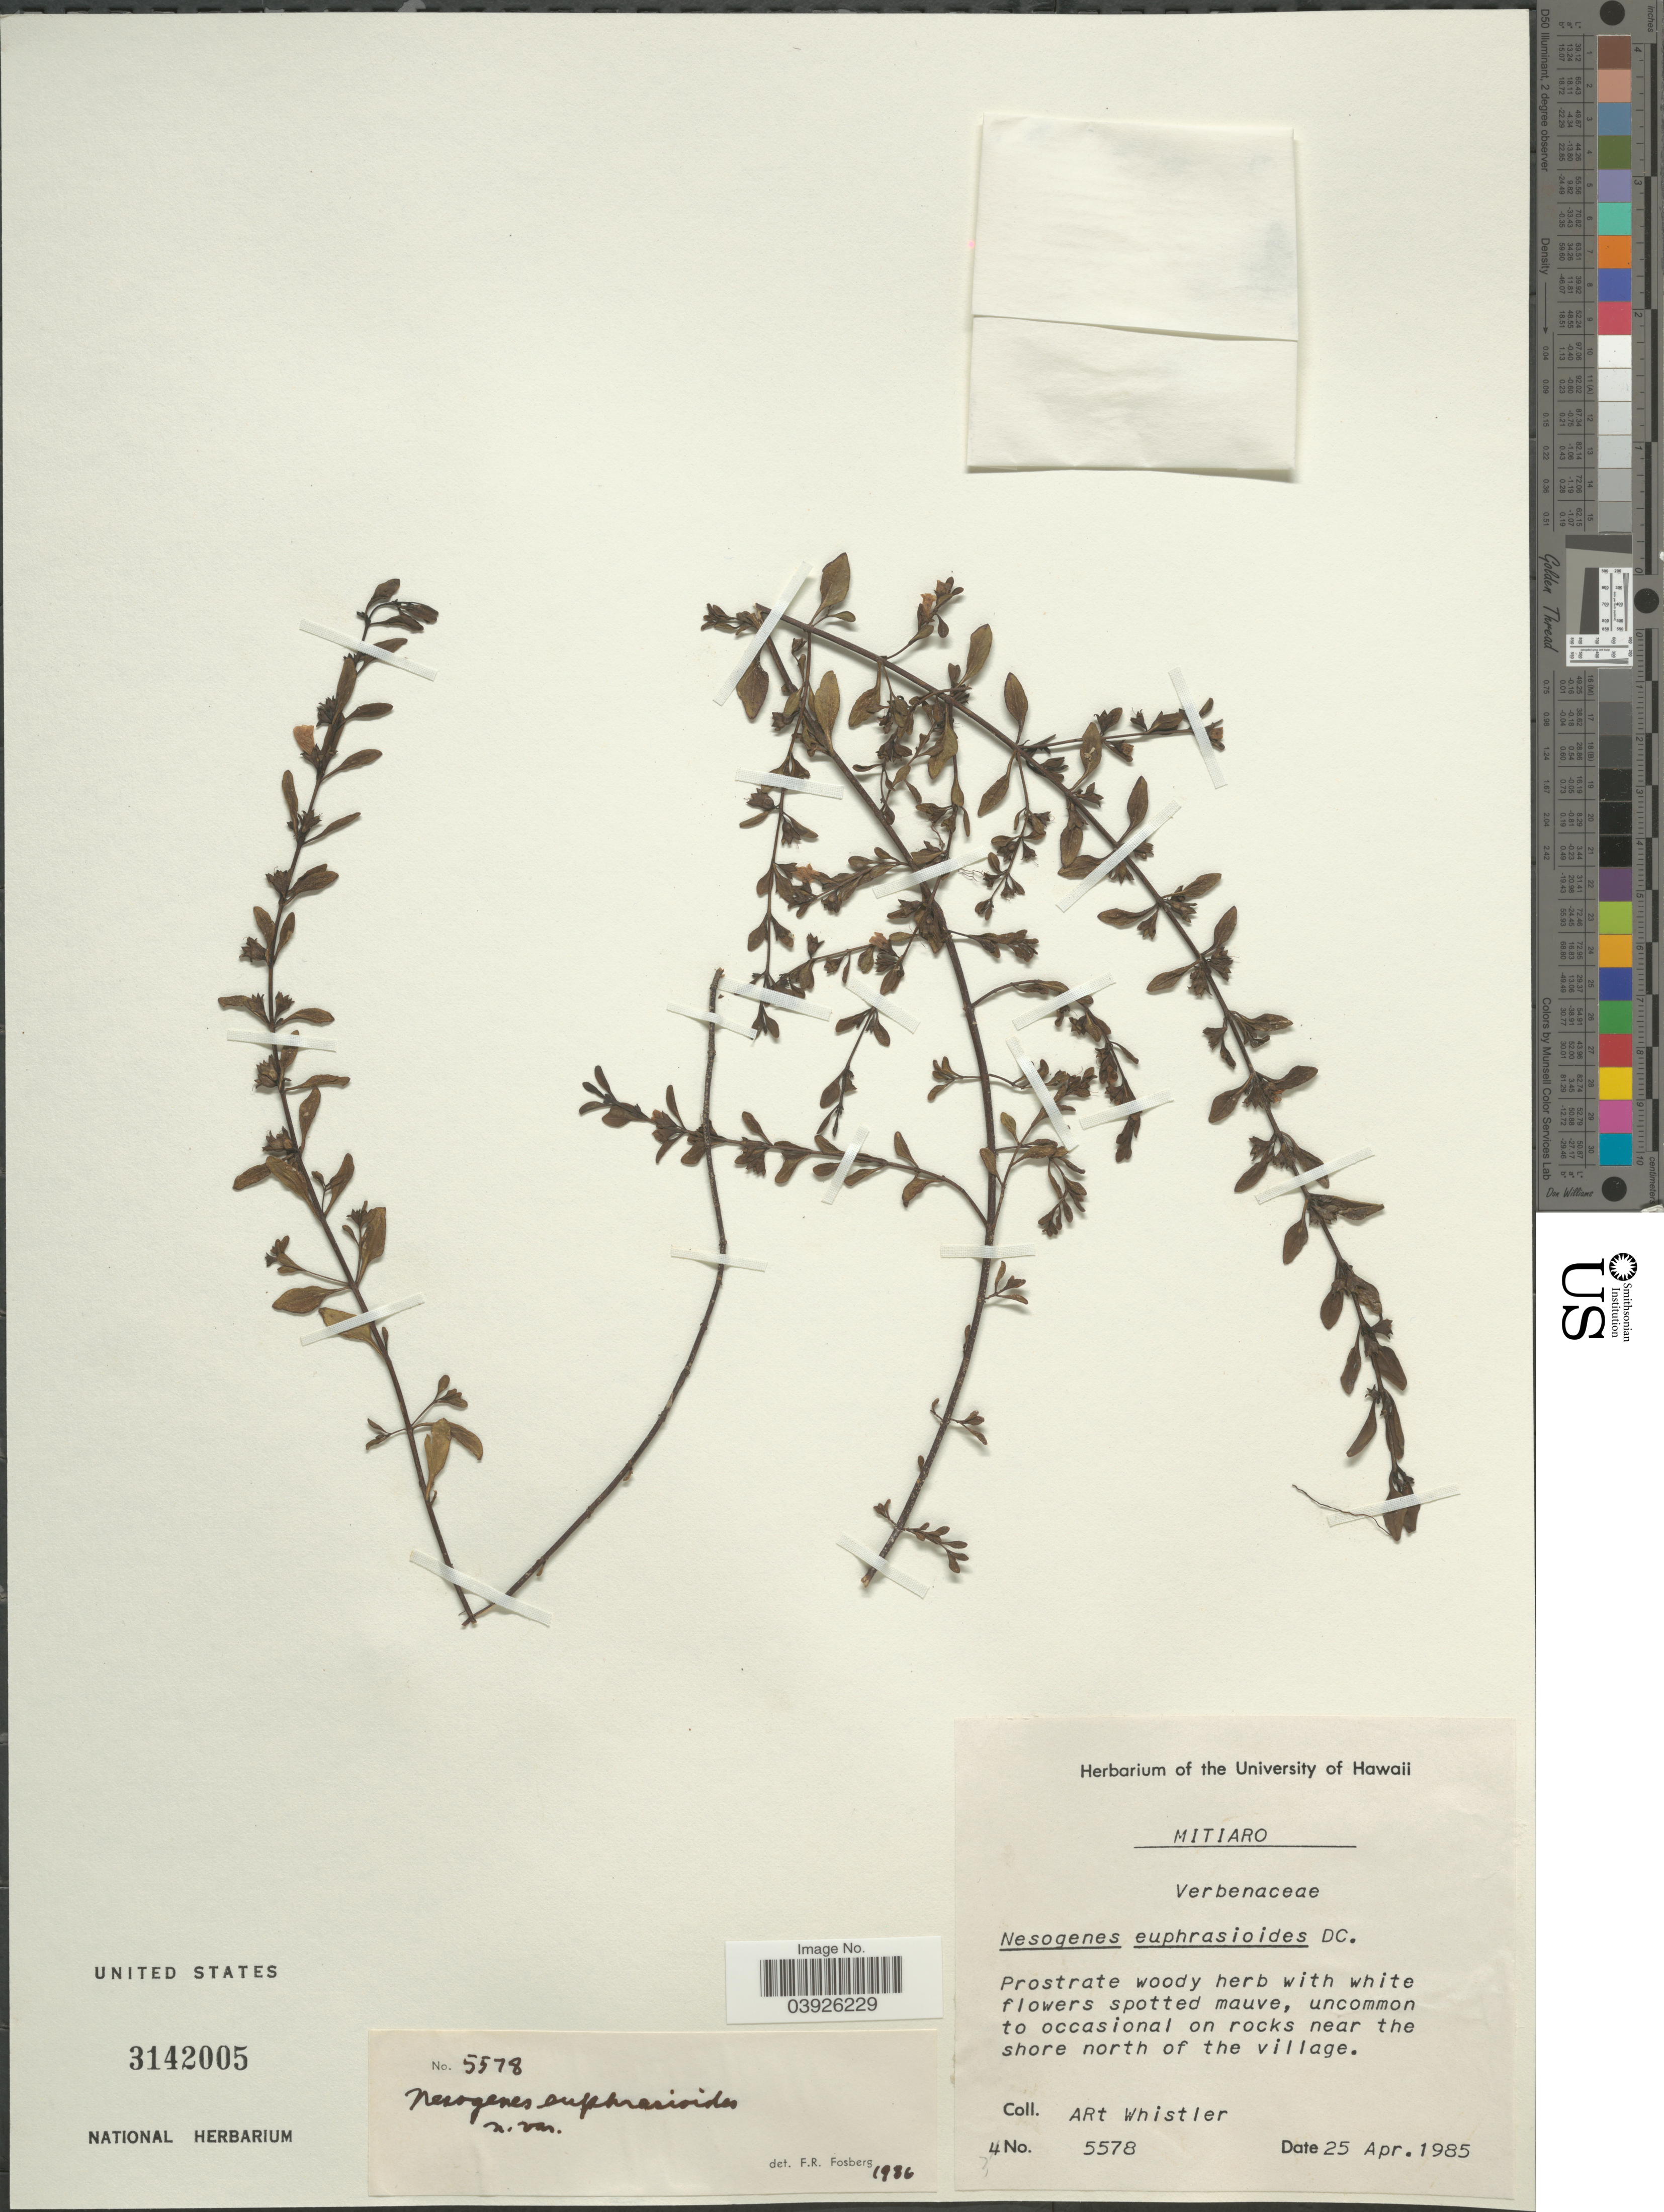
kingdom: Plantae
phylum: Tracheophyta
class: Magnoliopsida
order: Lamiales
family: Orobanchaceae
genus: Nesogenes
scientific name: Nesogenes euphrasioides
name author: (Hook. & Arn.) A. DC.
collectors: A. Whistler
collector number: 5578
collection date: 1985-04-25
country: Cook Islands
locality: Mitiaro. Uncommon to occasional on rocks near the shore north of the village.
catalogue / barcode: US 3142005